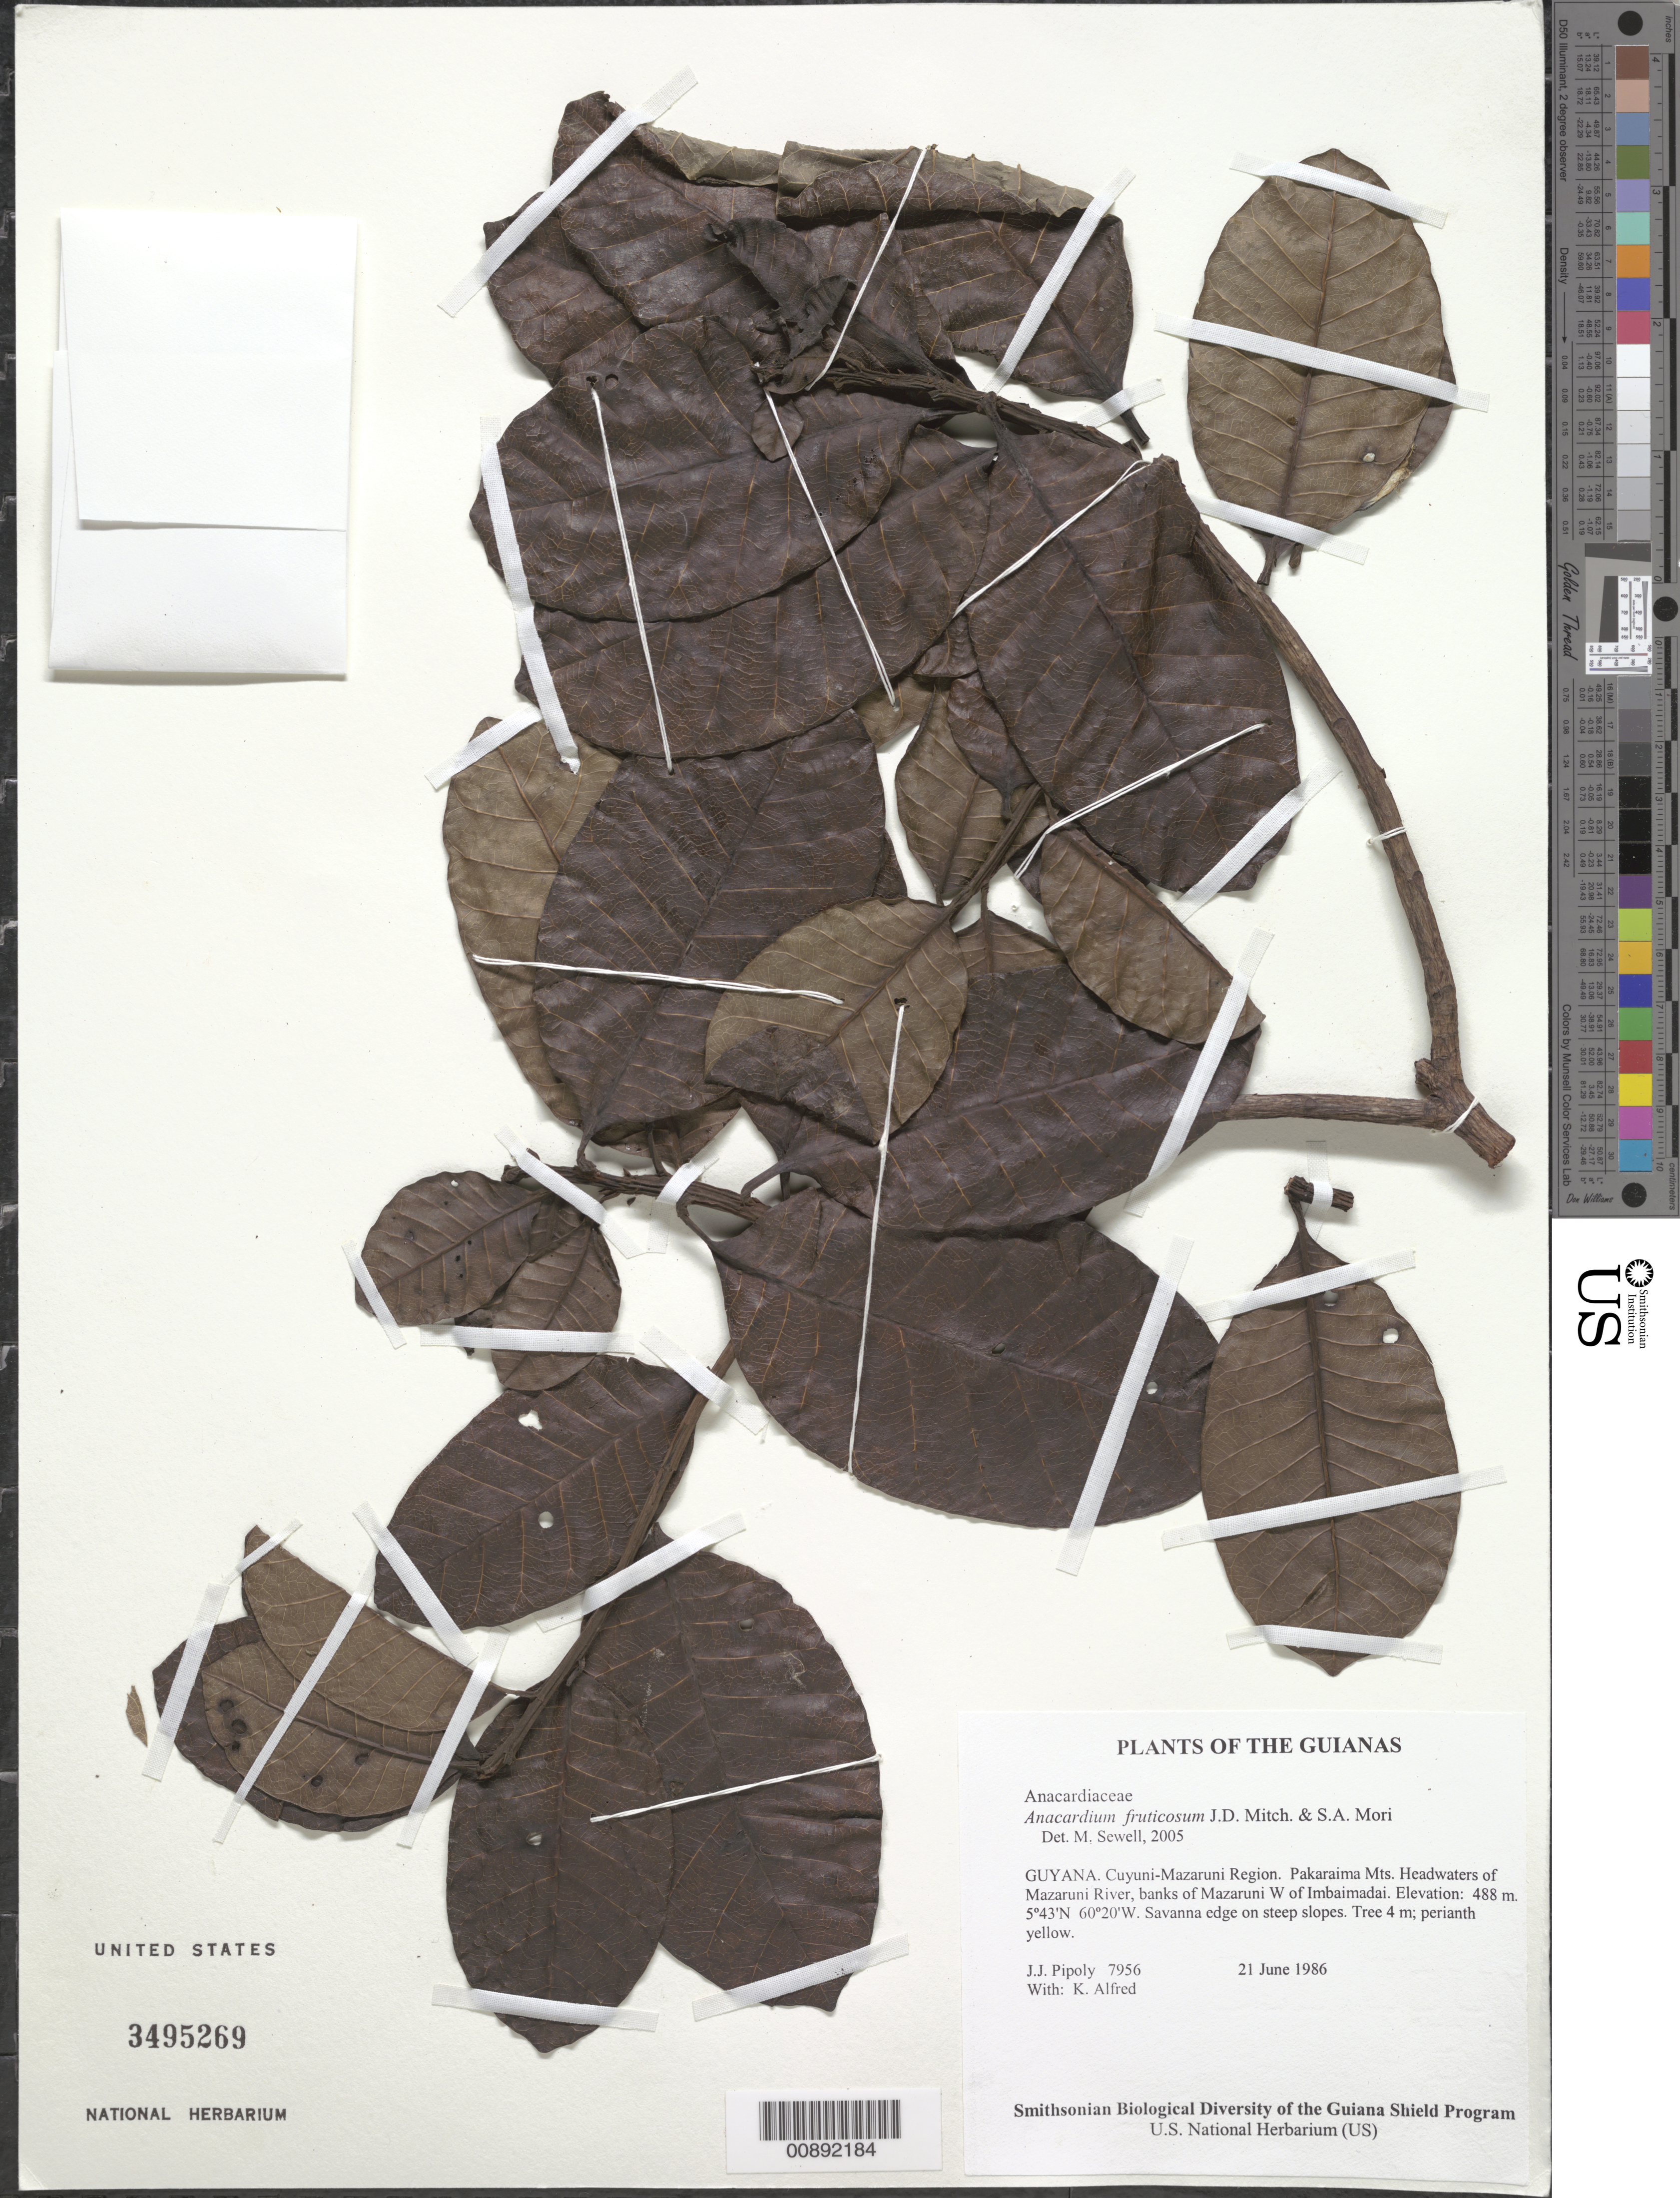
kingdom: Plantae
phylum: Tracheophyta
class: Magnoliopsida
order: Sapindales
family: Anacardiaceae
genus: Anacardium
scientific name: Anacardium fruticosum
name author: J.D. Mitch. & S.A. Mori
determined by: Sewell, M.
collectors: J. J. Pipoly & K. Alfred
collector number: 7956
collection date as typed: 21 June 1986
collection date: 1986-06-21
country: Guyana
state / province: Cuyuni-Mazaruni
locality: Pakaraima Mts. Headwaters of Mazaruni River, banks of Mazaruni W of Imbaimadai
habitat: Savanna edge on steep slopes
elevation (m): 488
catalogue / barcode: US 3495269